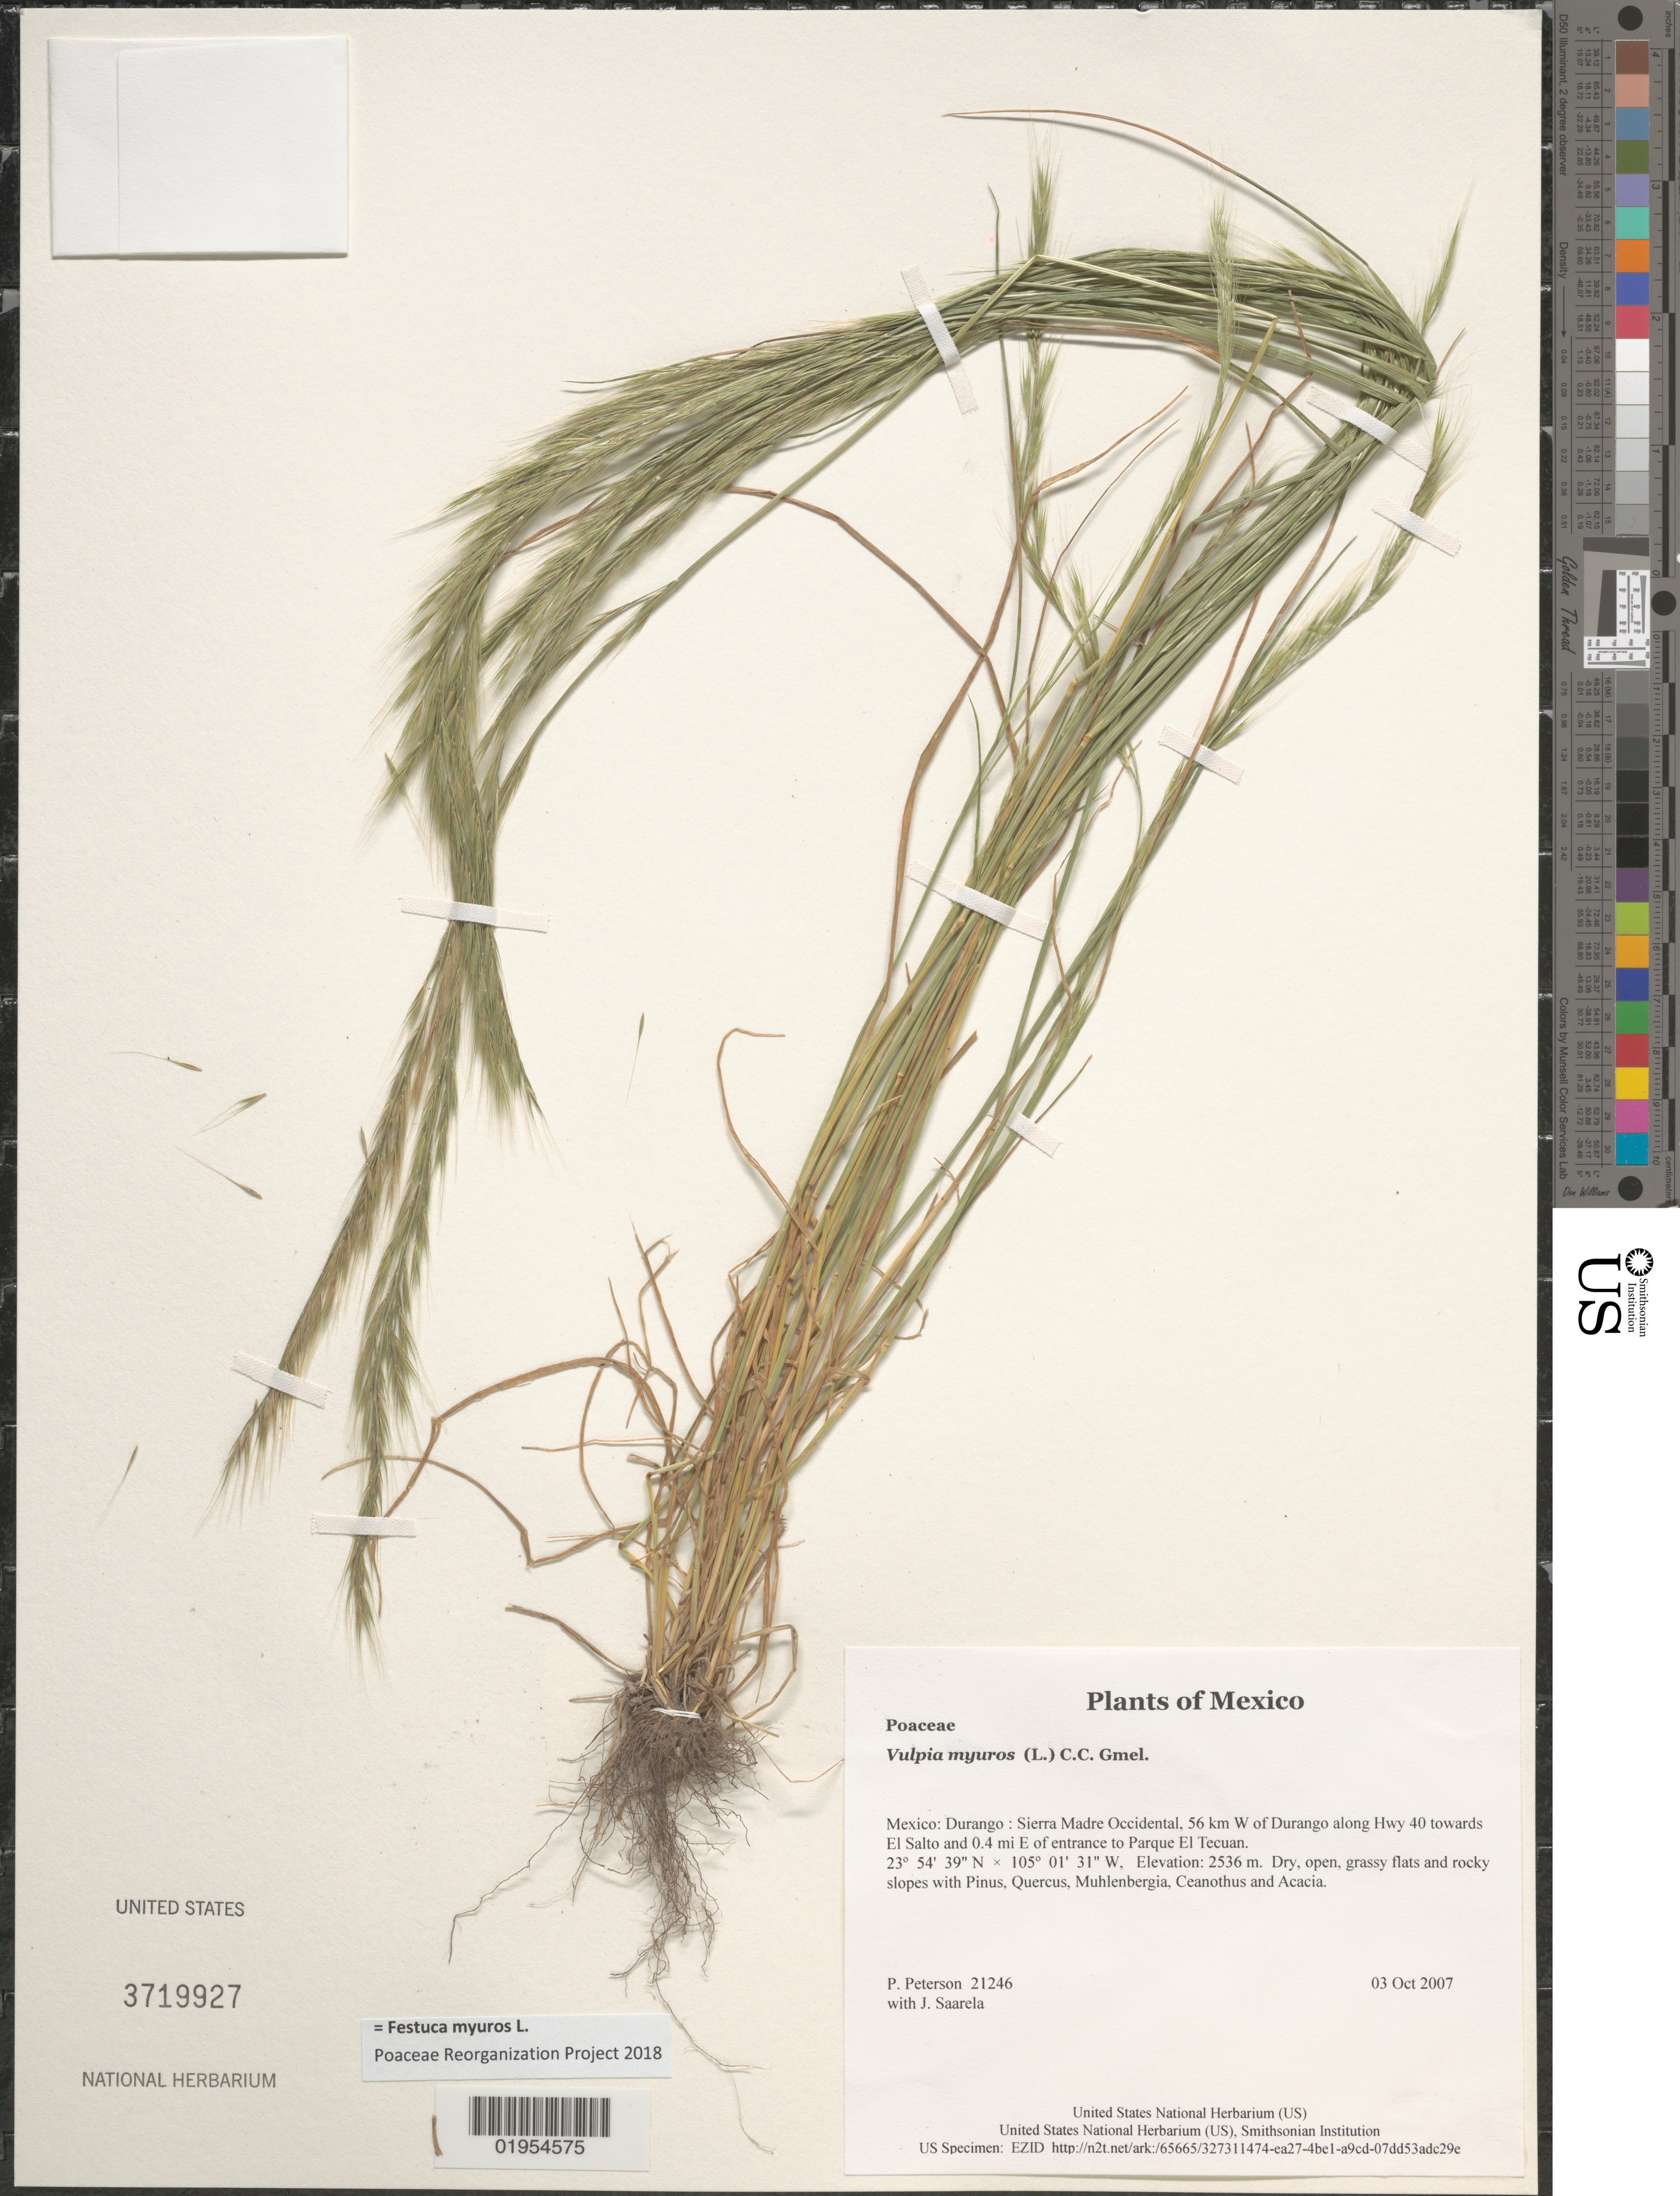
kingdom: Plantae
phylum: Tracheophyta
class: Liliopsida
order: Poales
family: Poaceae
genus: Festuca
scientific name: Festuca myuros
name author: L.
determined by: Poaceae Reorganization Project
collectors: P. M. Peterson & J. Saarela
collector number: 21246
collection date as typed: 03 Oct 2007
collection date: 2007-10-03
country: Mexico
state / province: Durango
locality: Sierra Madre Occidental, 56 km W of Durango along Hwy 40 towards El Salto and 0.4 mi E of entrance to Parque El Tecuan.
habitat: Dry, open, grassy flats and rocky slopes with Pinus, Quercus, Muhlenbergia, Ceanothus and Acacia.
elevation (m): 2536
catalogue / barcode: US 3719927